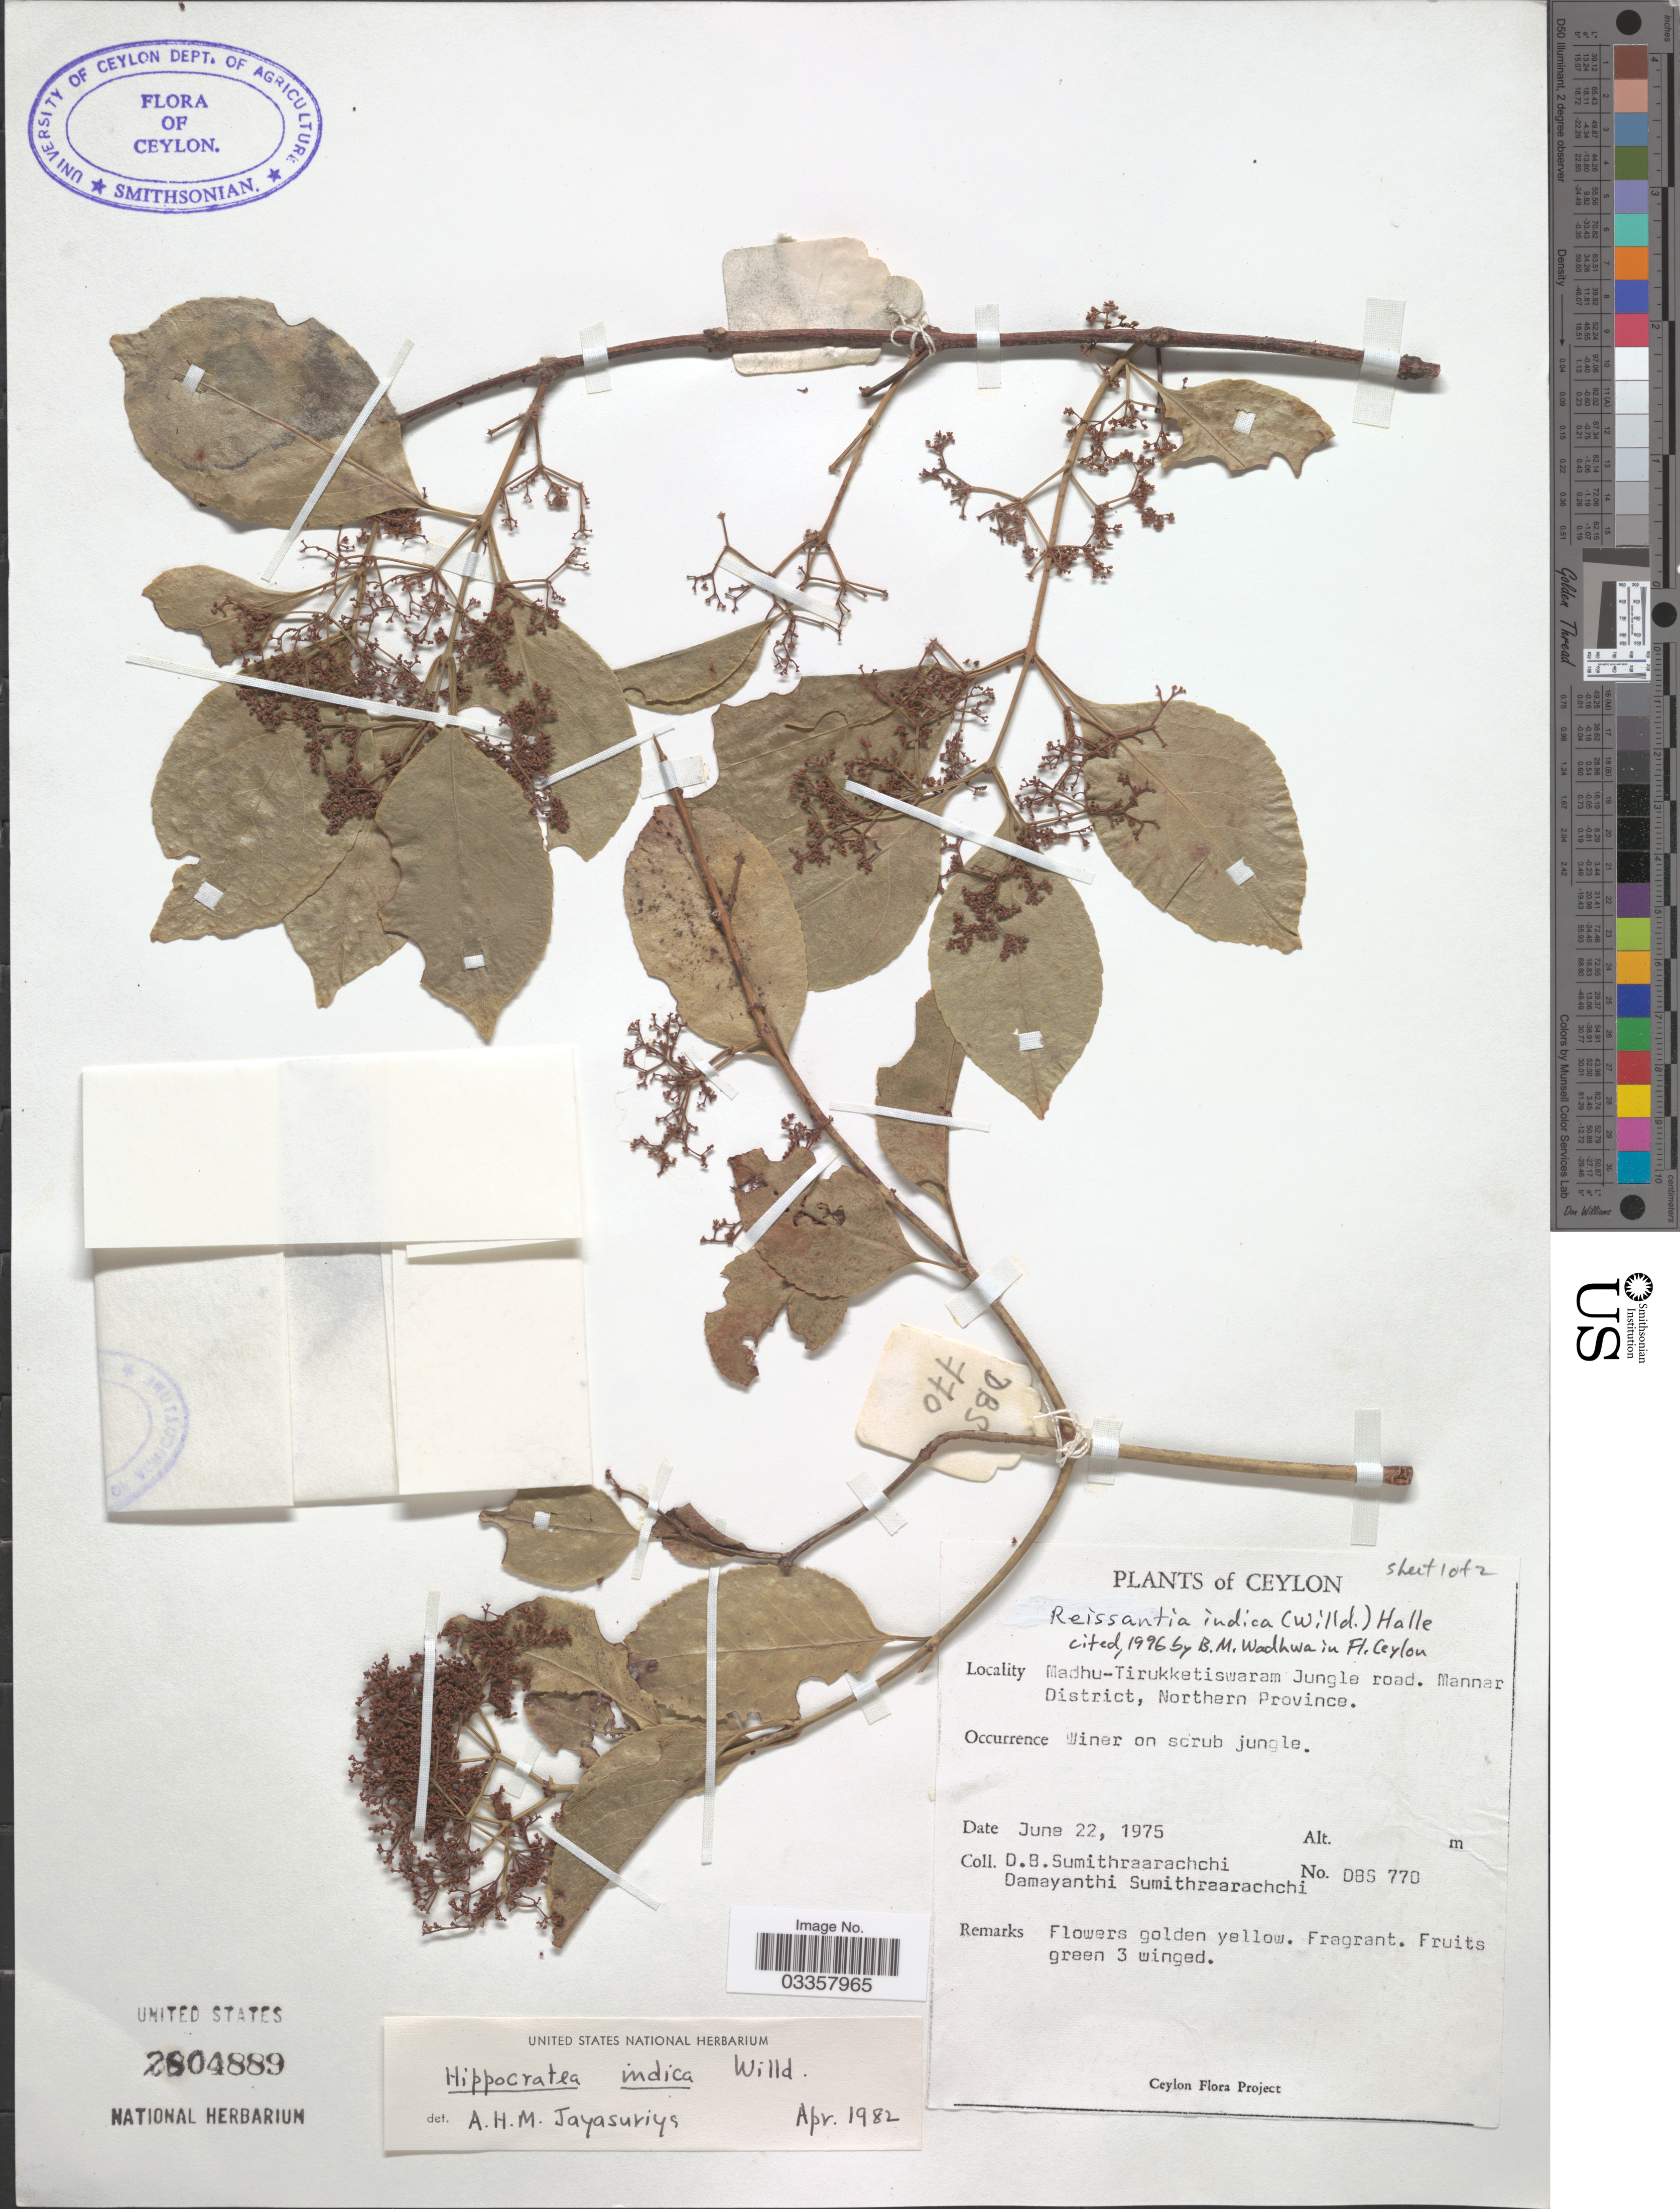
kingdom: Plantae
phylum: Tracheophyta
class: Magnoliopsida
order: Celastrales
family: Celastraceae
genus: Reissantia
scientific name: Reissantia indica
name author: (Willd.) N. Hallé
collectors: D. B. Sumithraarachchi & D. Sumithraarachchi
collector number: DBS 770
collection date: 1975-06-22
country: Sri Lanka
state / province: Northern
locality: Ceylon. Madhu-Tirukketiswaram Jungle road. Mannar District.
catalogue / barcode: US 2804889